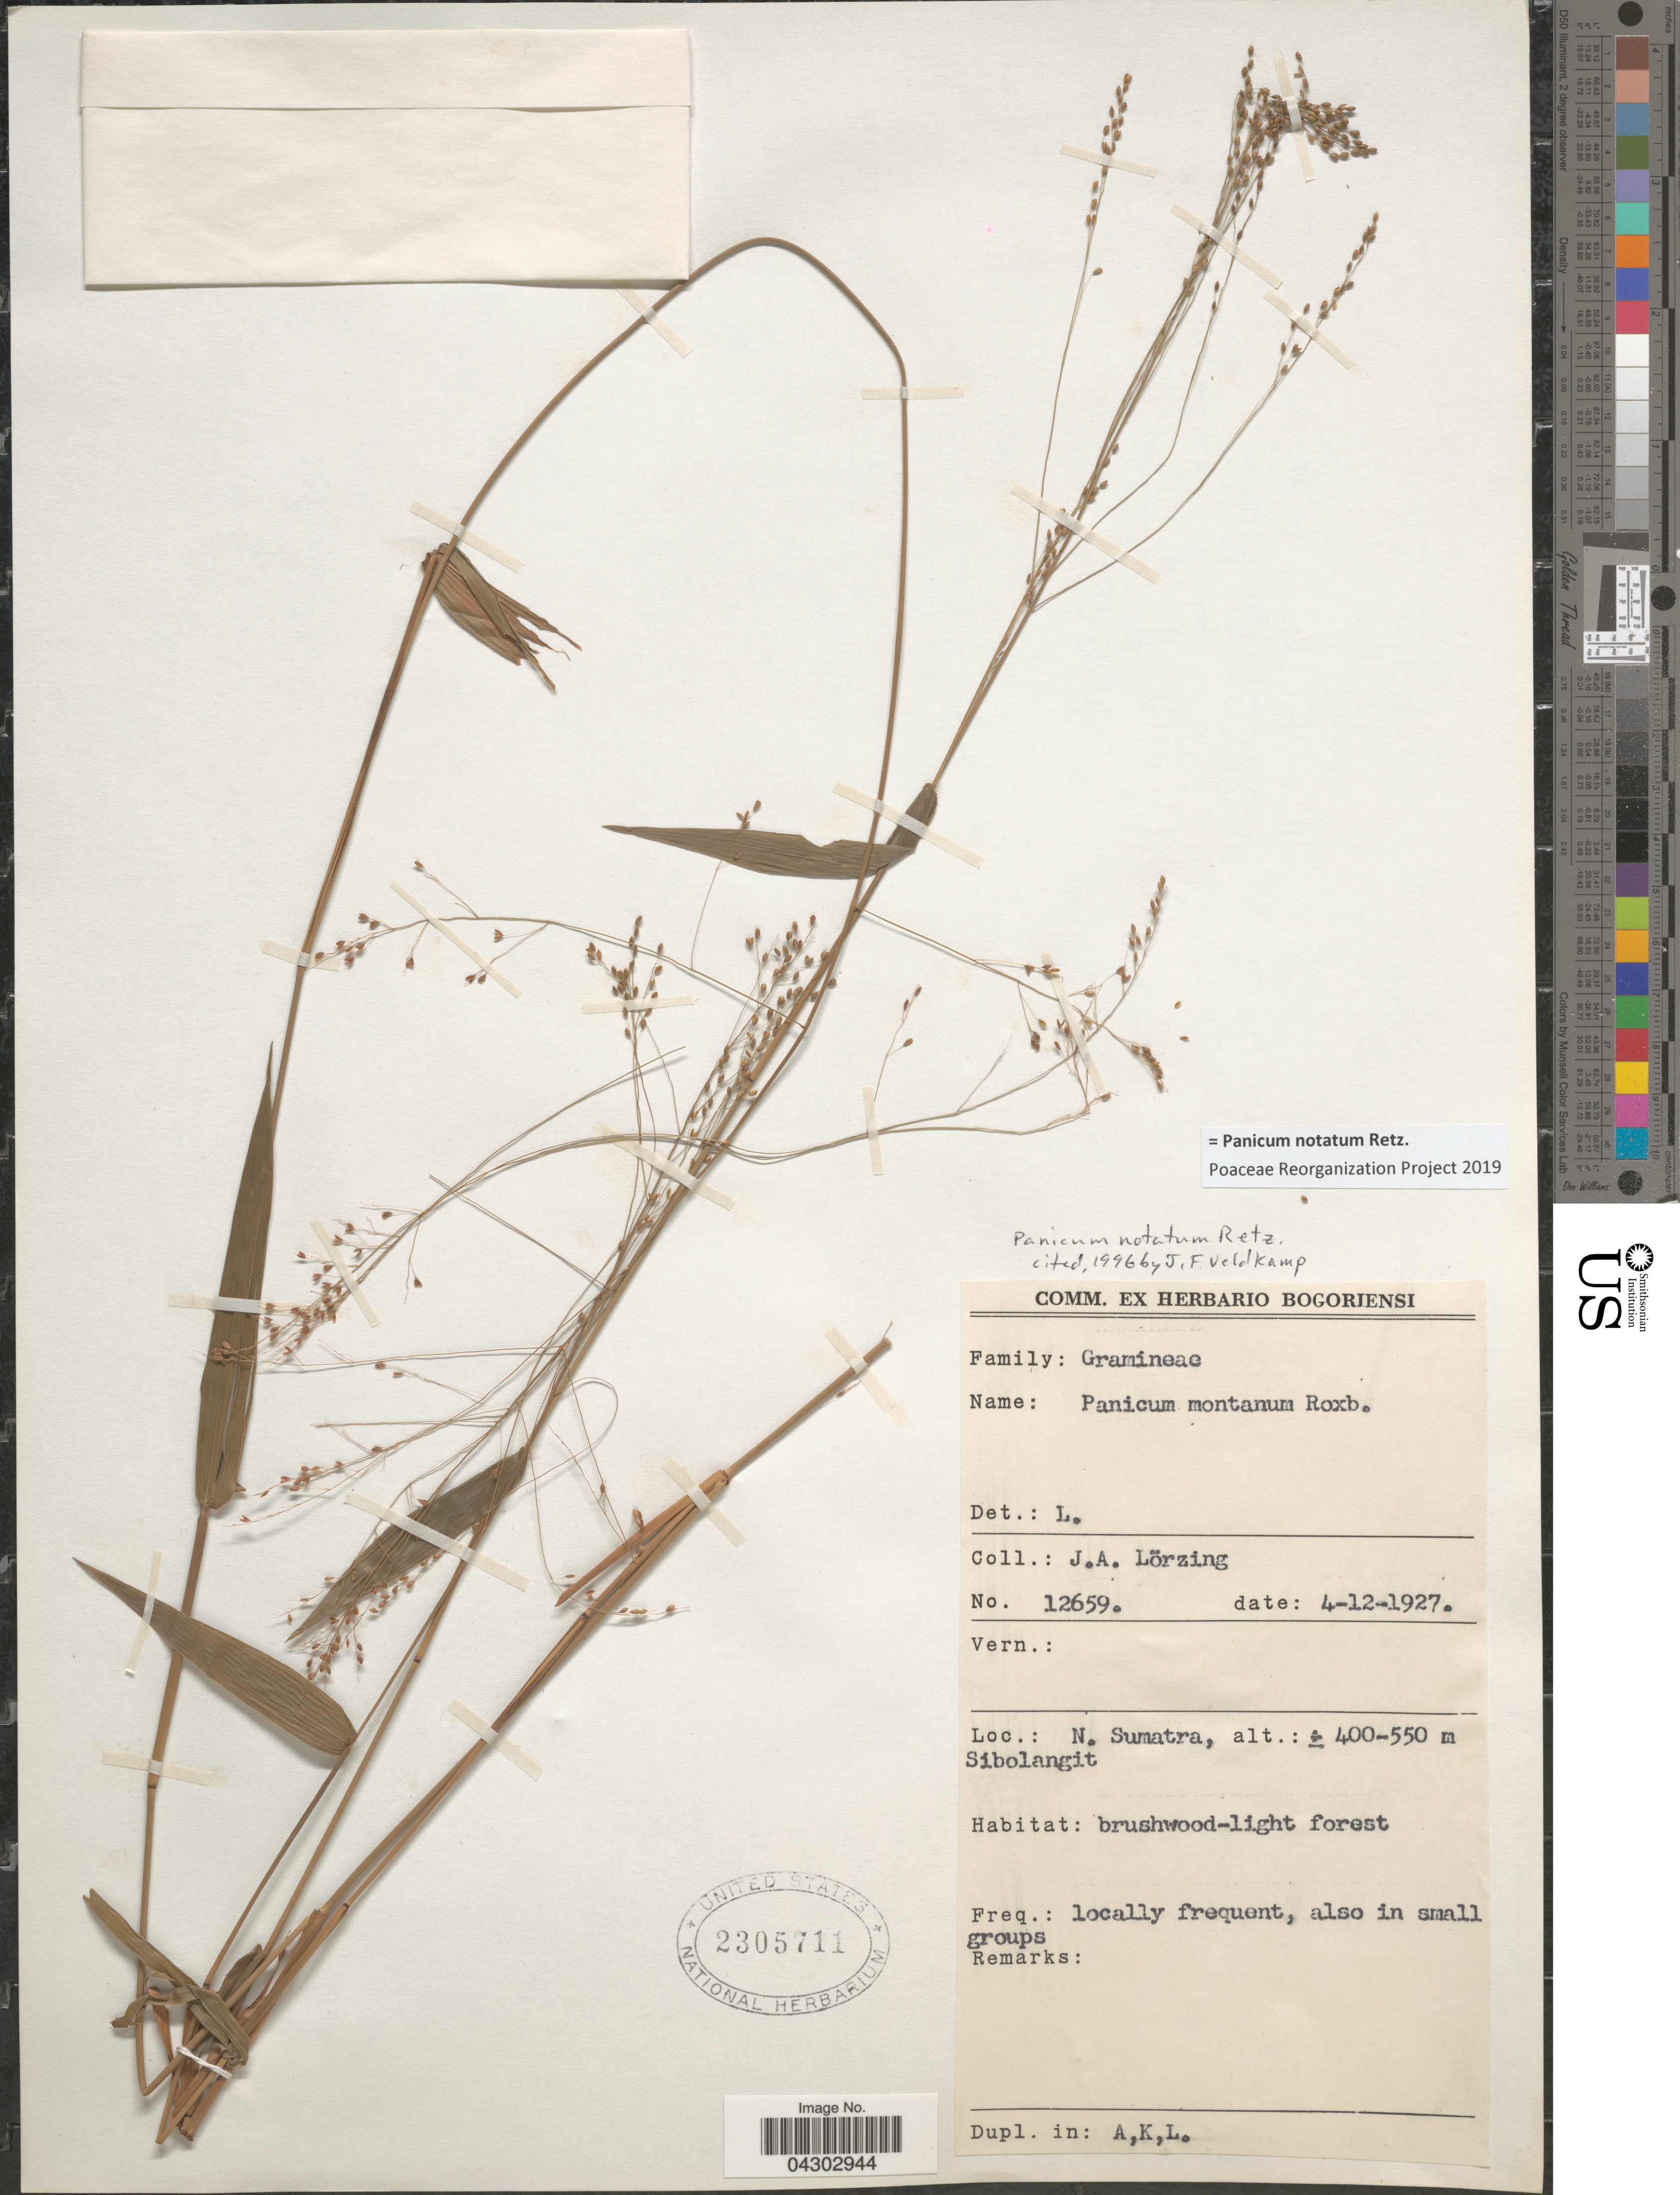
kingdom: Plantae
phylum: Tracheophyta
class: Liliopsida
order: Poales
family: Poaceae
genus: Panicum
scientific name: Panicum notatum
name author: Retz.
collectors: J. Lorzing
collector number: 12659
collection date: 1927-12-04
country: Indonesia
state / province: Sumatra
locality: N. Sumatra. Sibolangit.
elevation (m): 400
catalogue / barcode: US 2305711